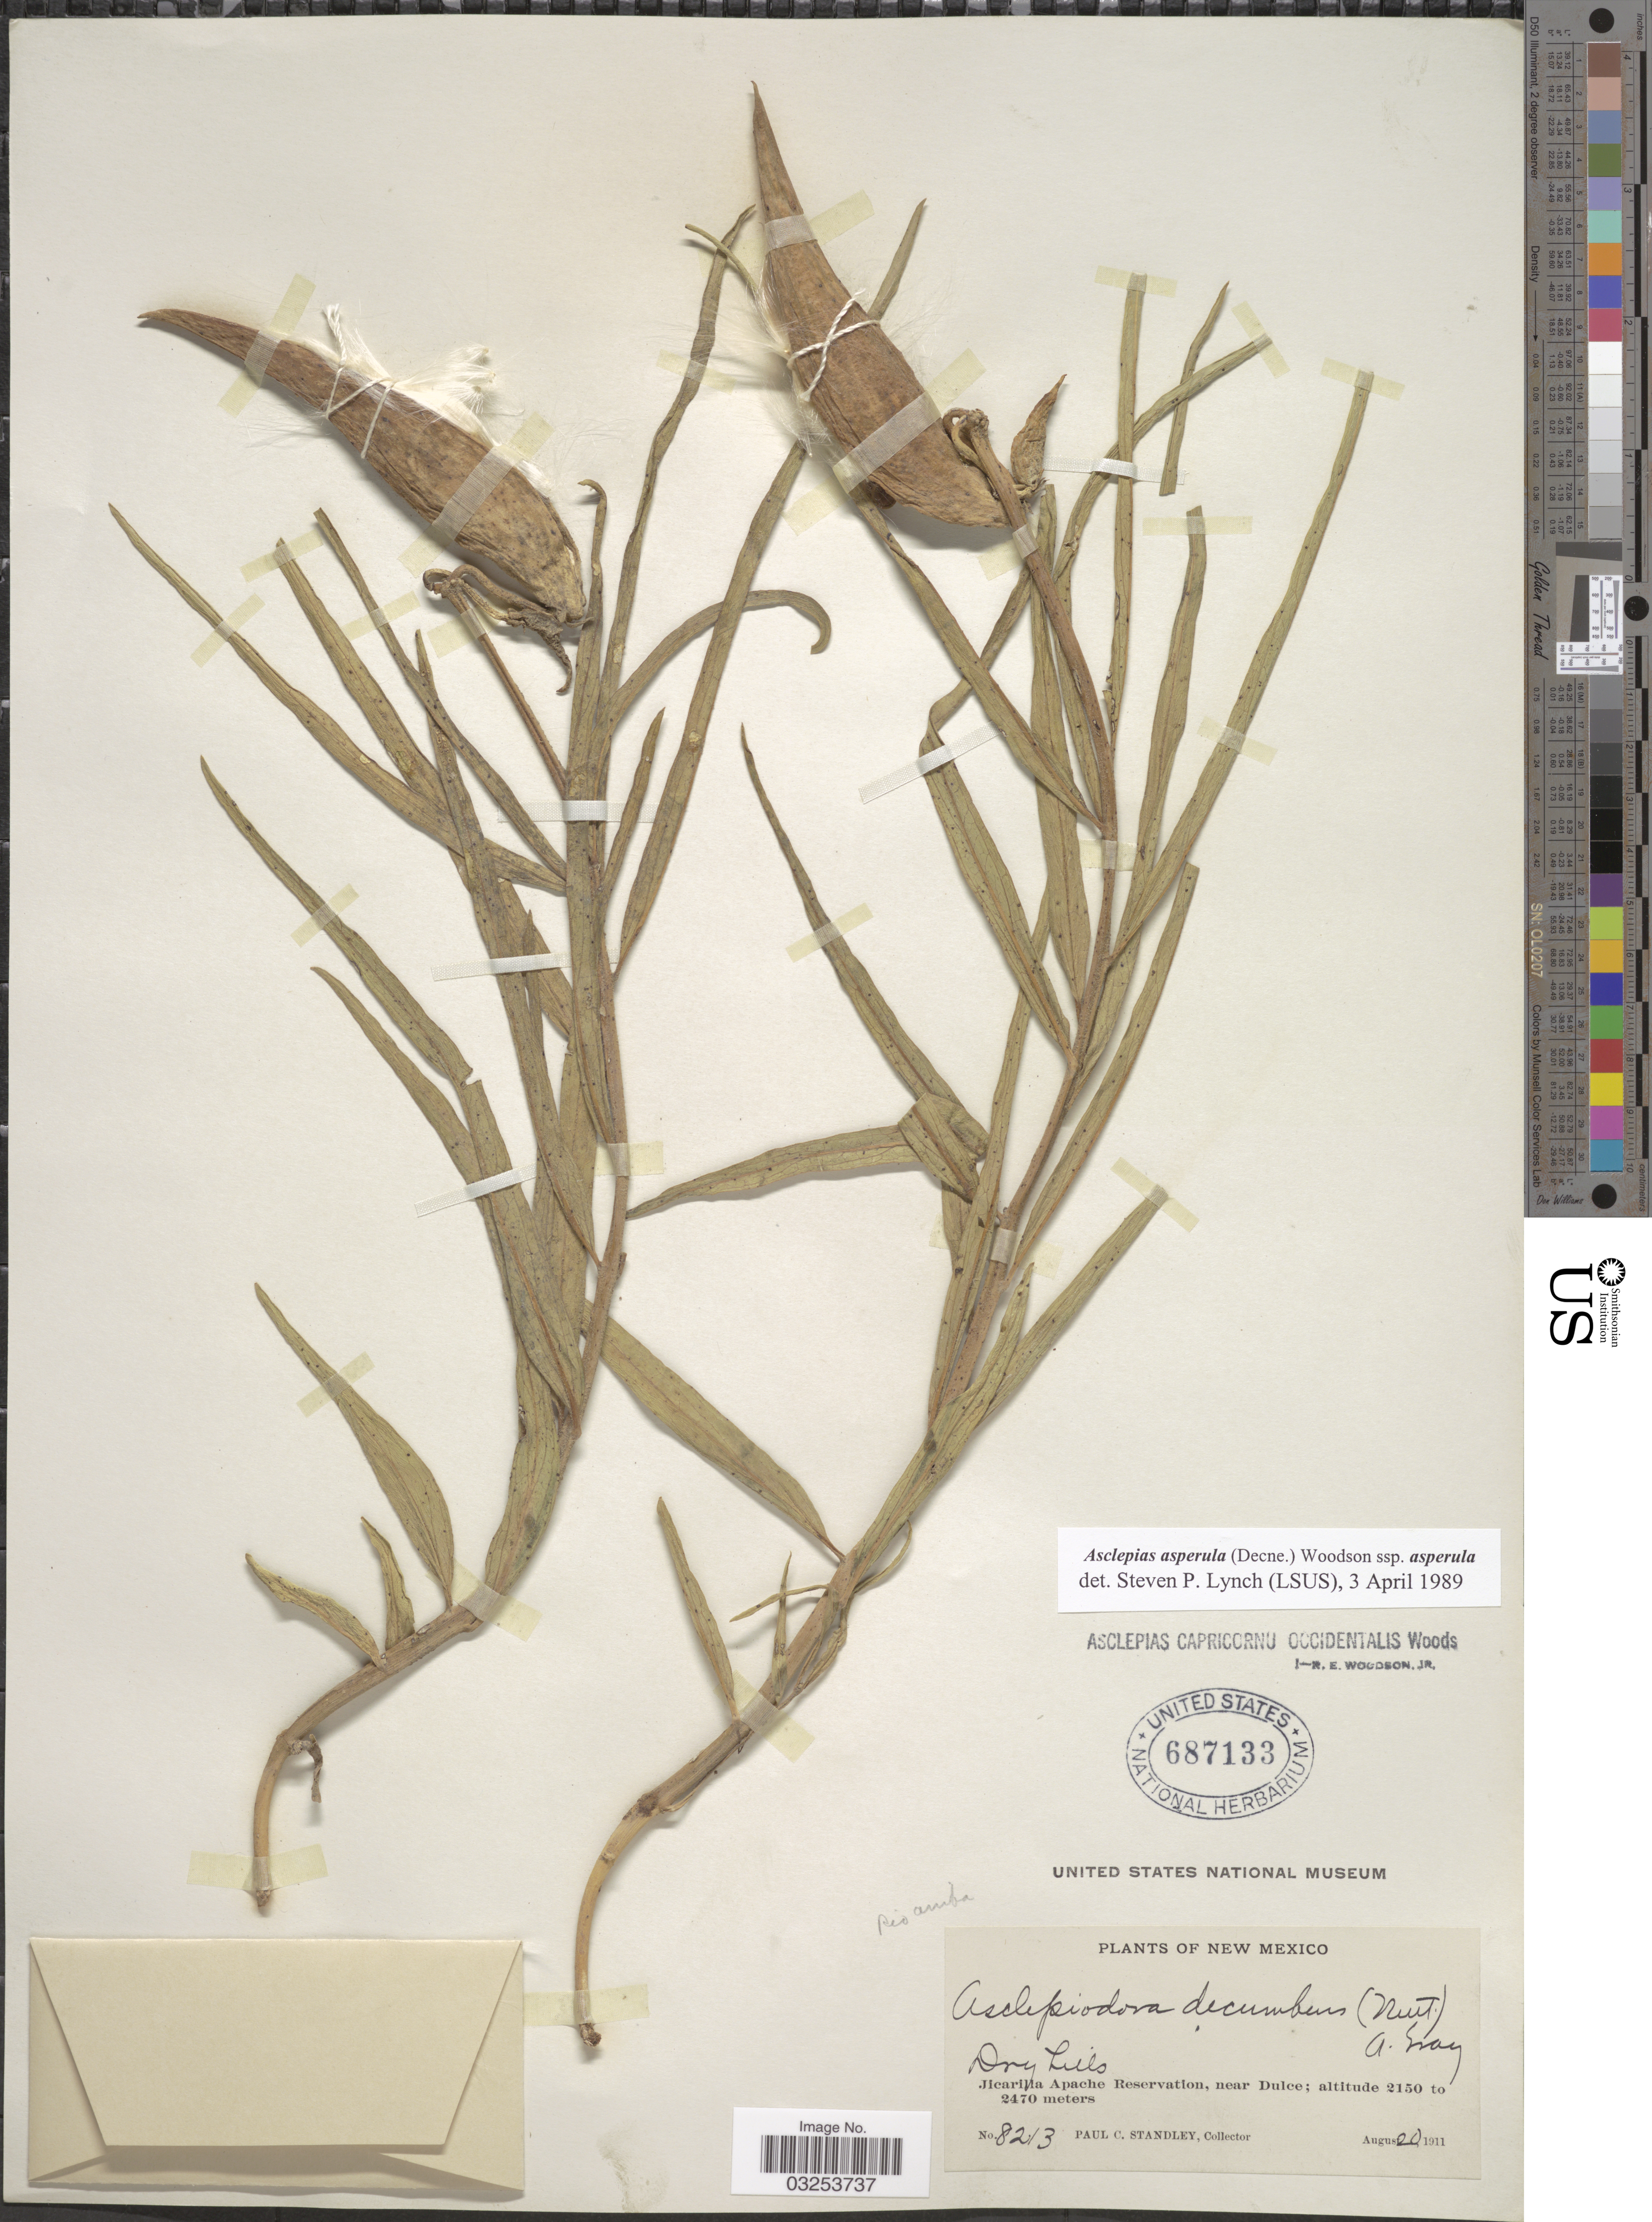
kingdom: Plantae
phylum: Tracheophyta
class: Magnoliopsida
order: Gentianales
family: Apocynaceae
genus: Asclepias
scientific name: Asclepias asperula subsp. asperula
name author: (Decne.) Woodson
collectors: P. C. Standley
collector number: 8213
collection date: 1911-08-20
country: United States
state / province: New Mexico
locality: Rio Arriba. Jicarilla Apache Reservation, near Dulce.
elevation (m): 2150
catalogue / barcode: US 687133